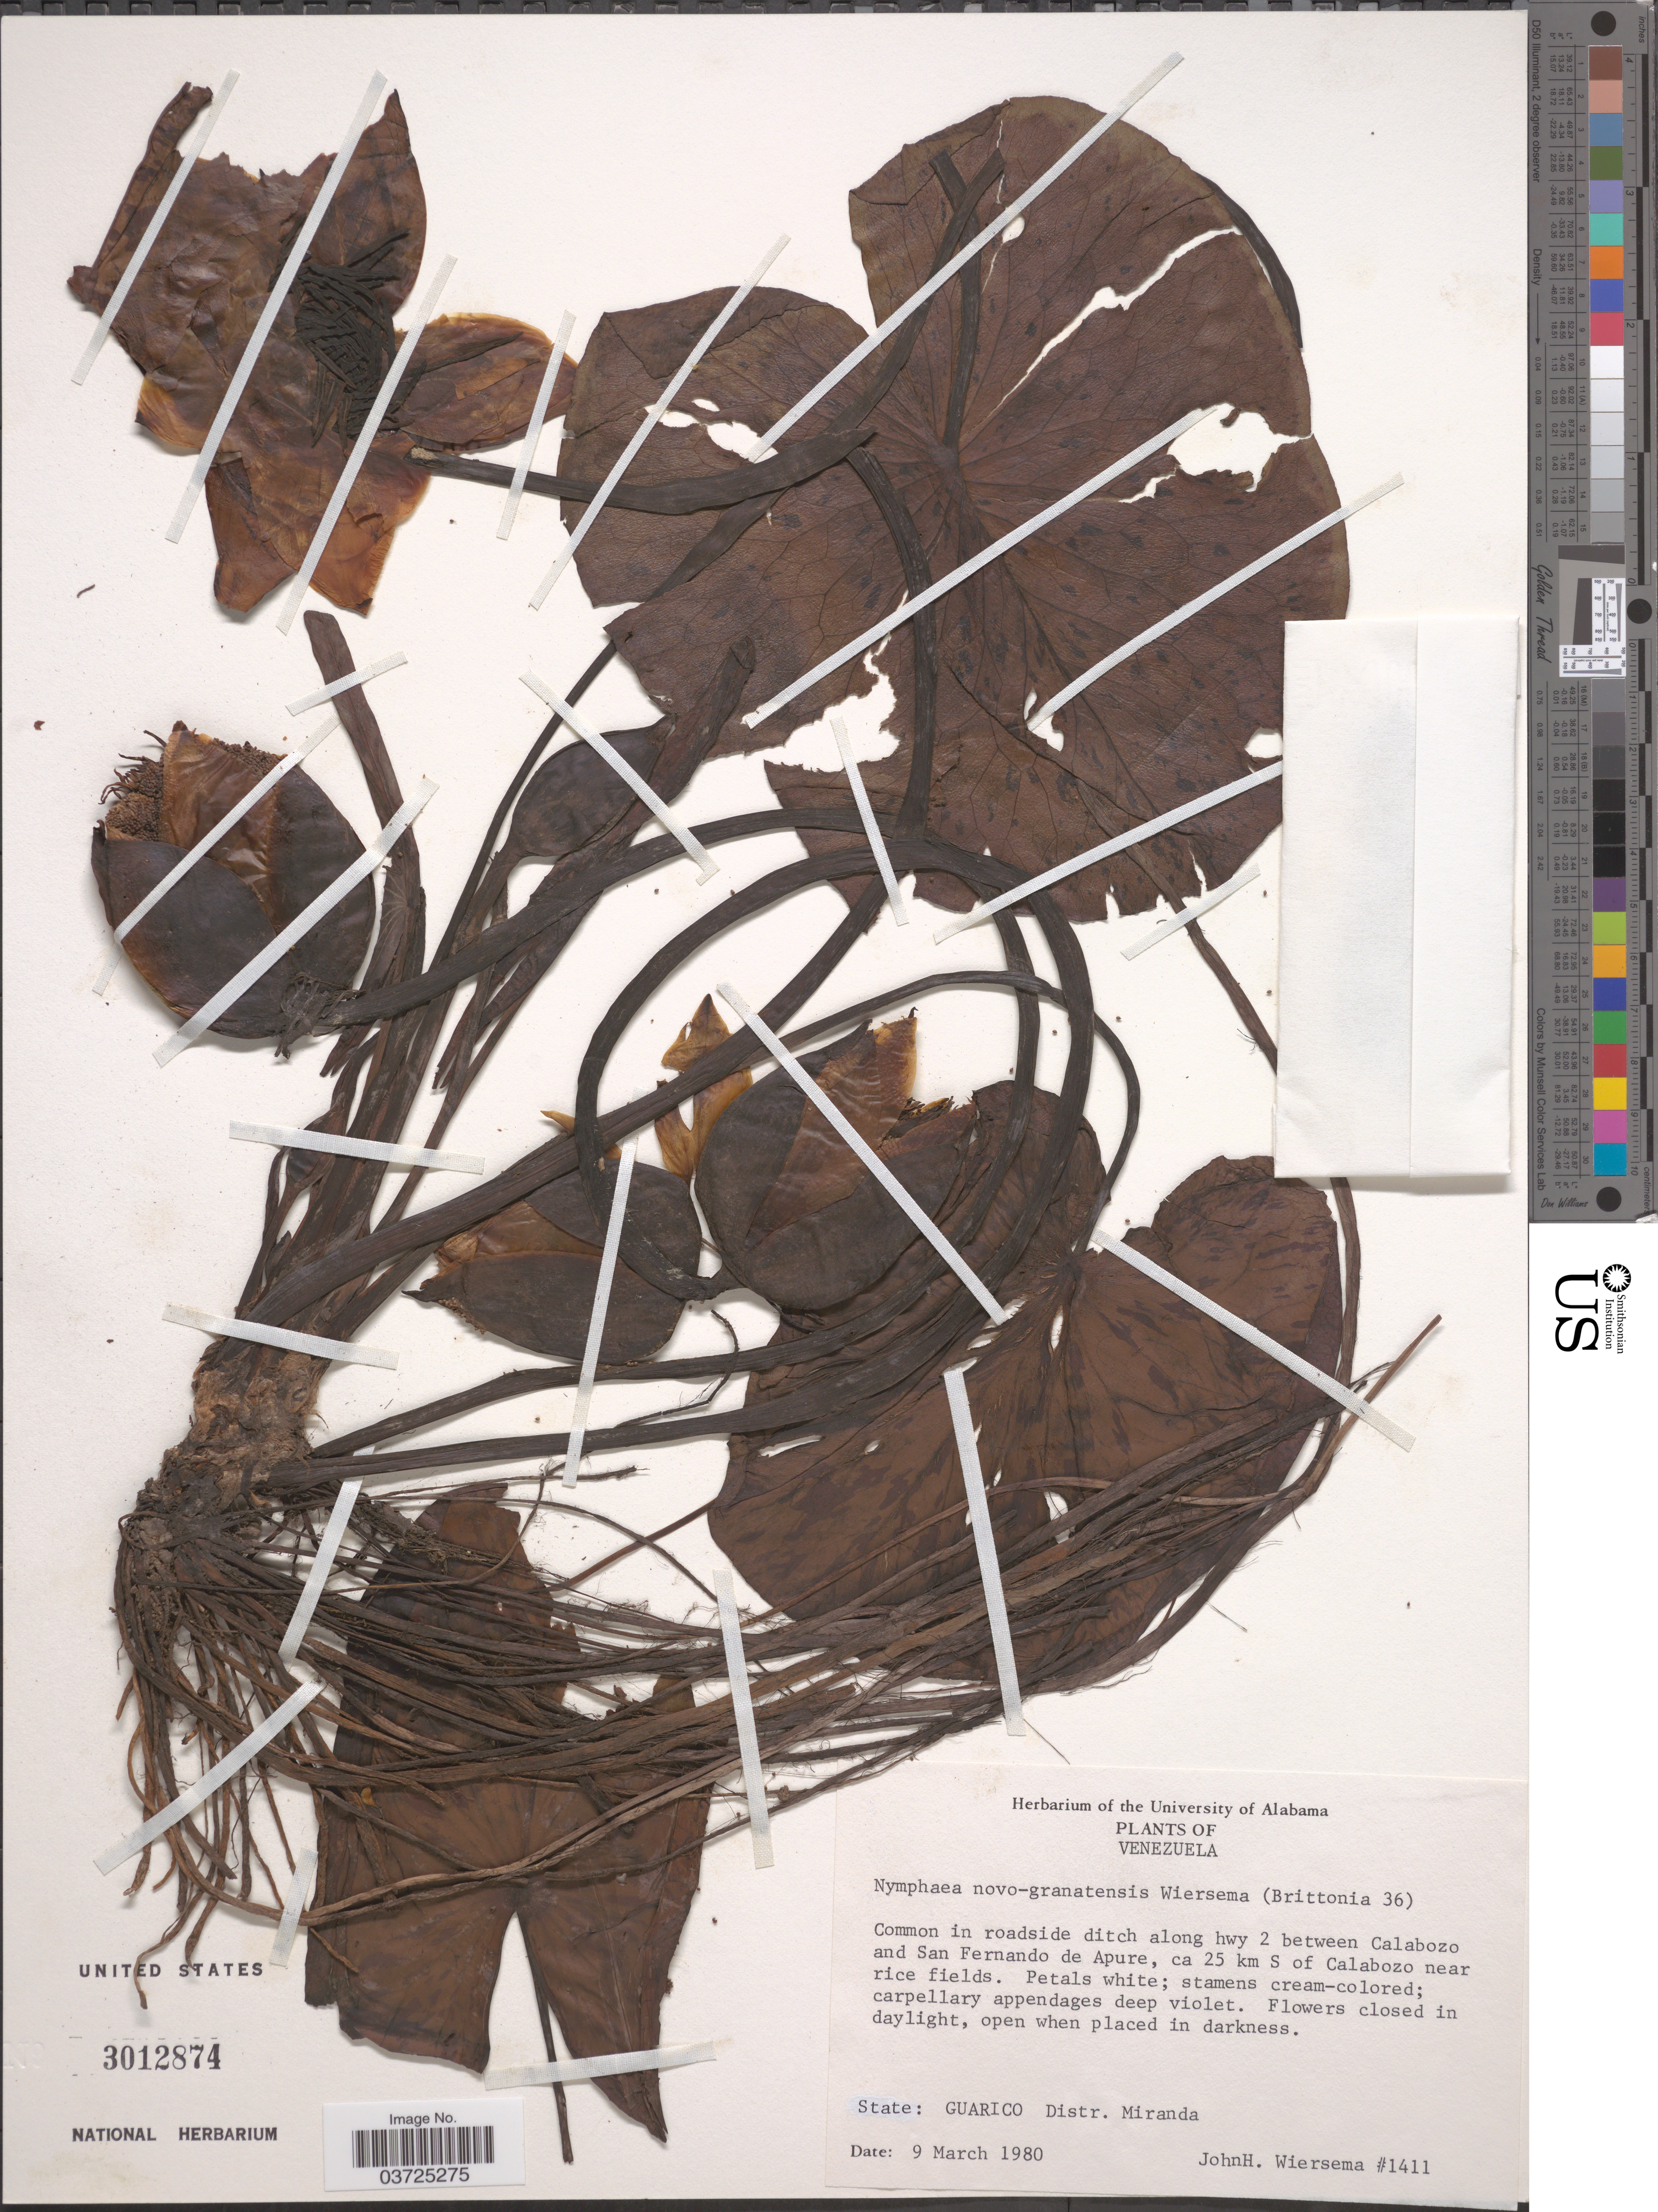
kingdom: Plantae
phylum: Tracheophyta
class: Magnoliopsida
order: Nymphaeales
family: Nymphaeaceae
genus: Nymphaea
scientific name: Nymphaea novo-granatensis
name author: Wiersema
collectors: J. H. Wiersema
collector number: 1411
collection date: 1980-03-09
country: Venezuela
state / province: Guarico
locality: Common in roadside ditch along hwy 2 between Calabozo and San Fernando de Apure, ca 25 km S of Calabozo near rice field. Distr. Miranda.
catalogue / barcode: US 3012874